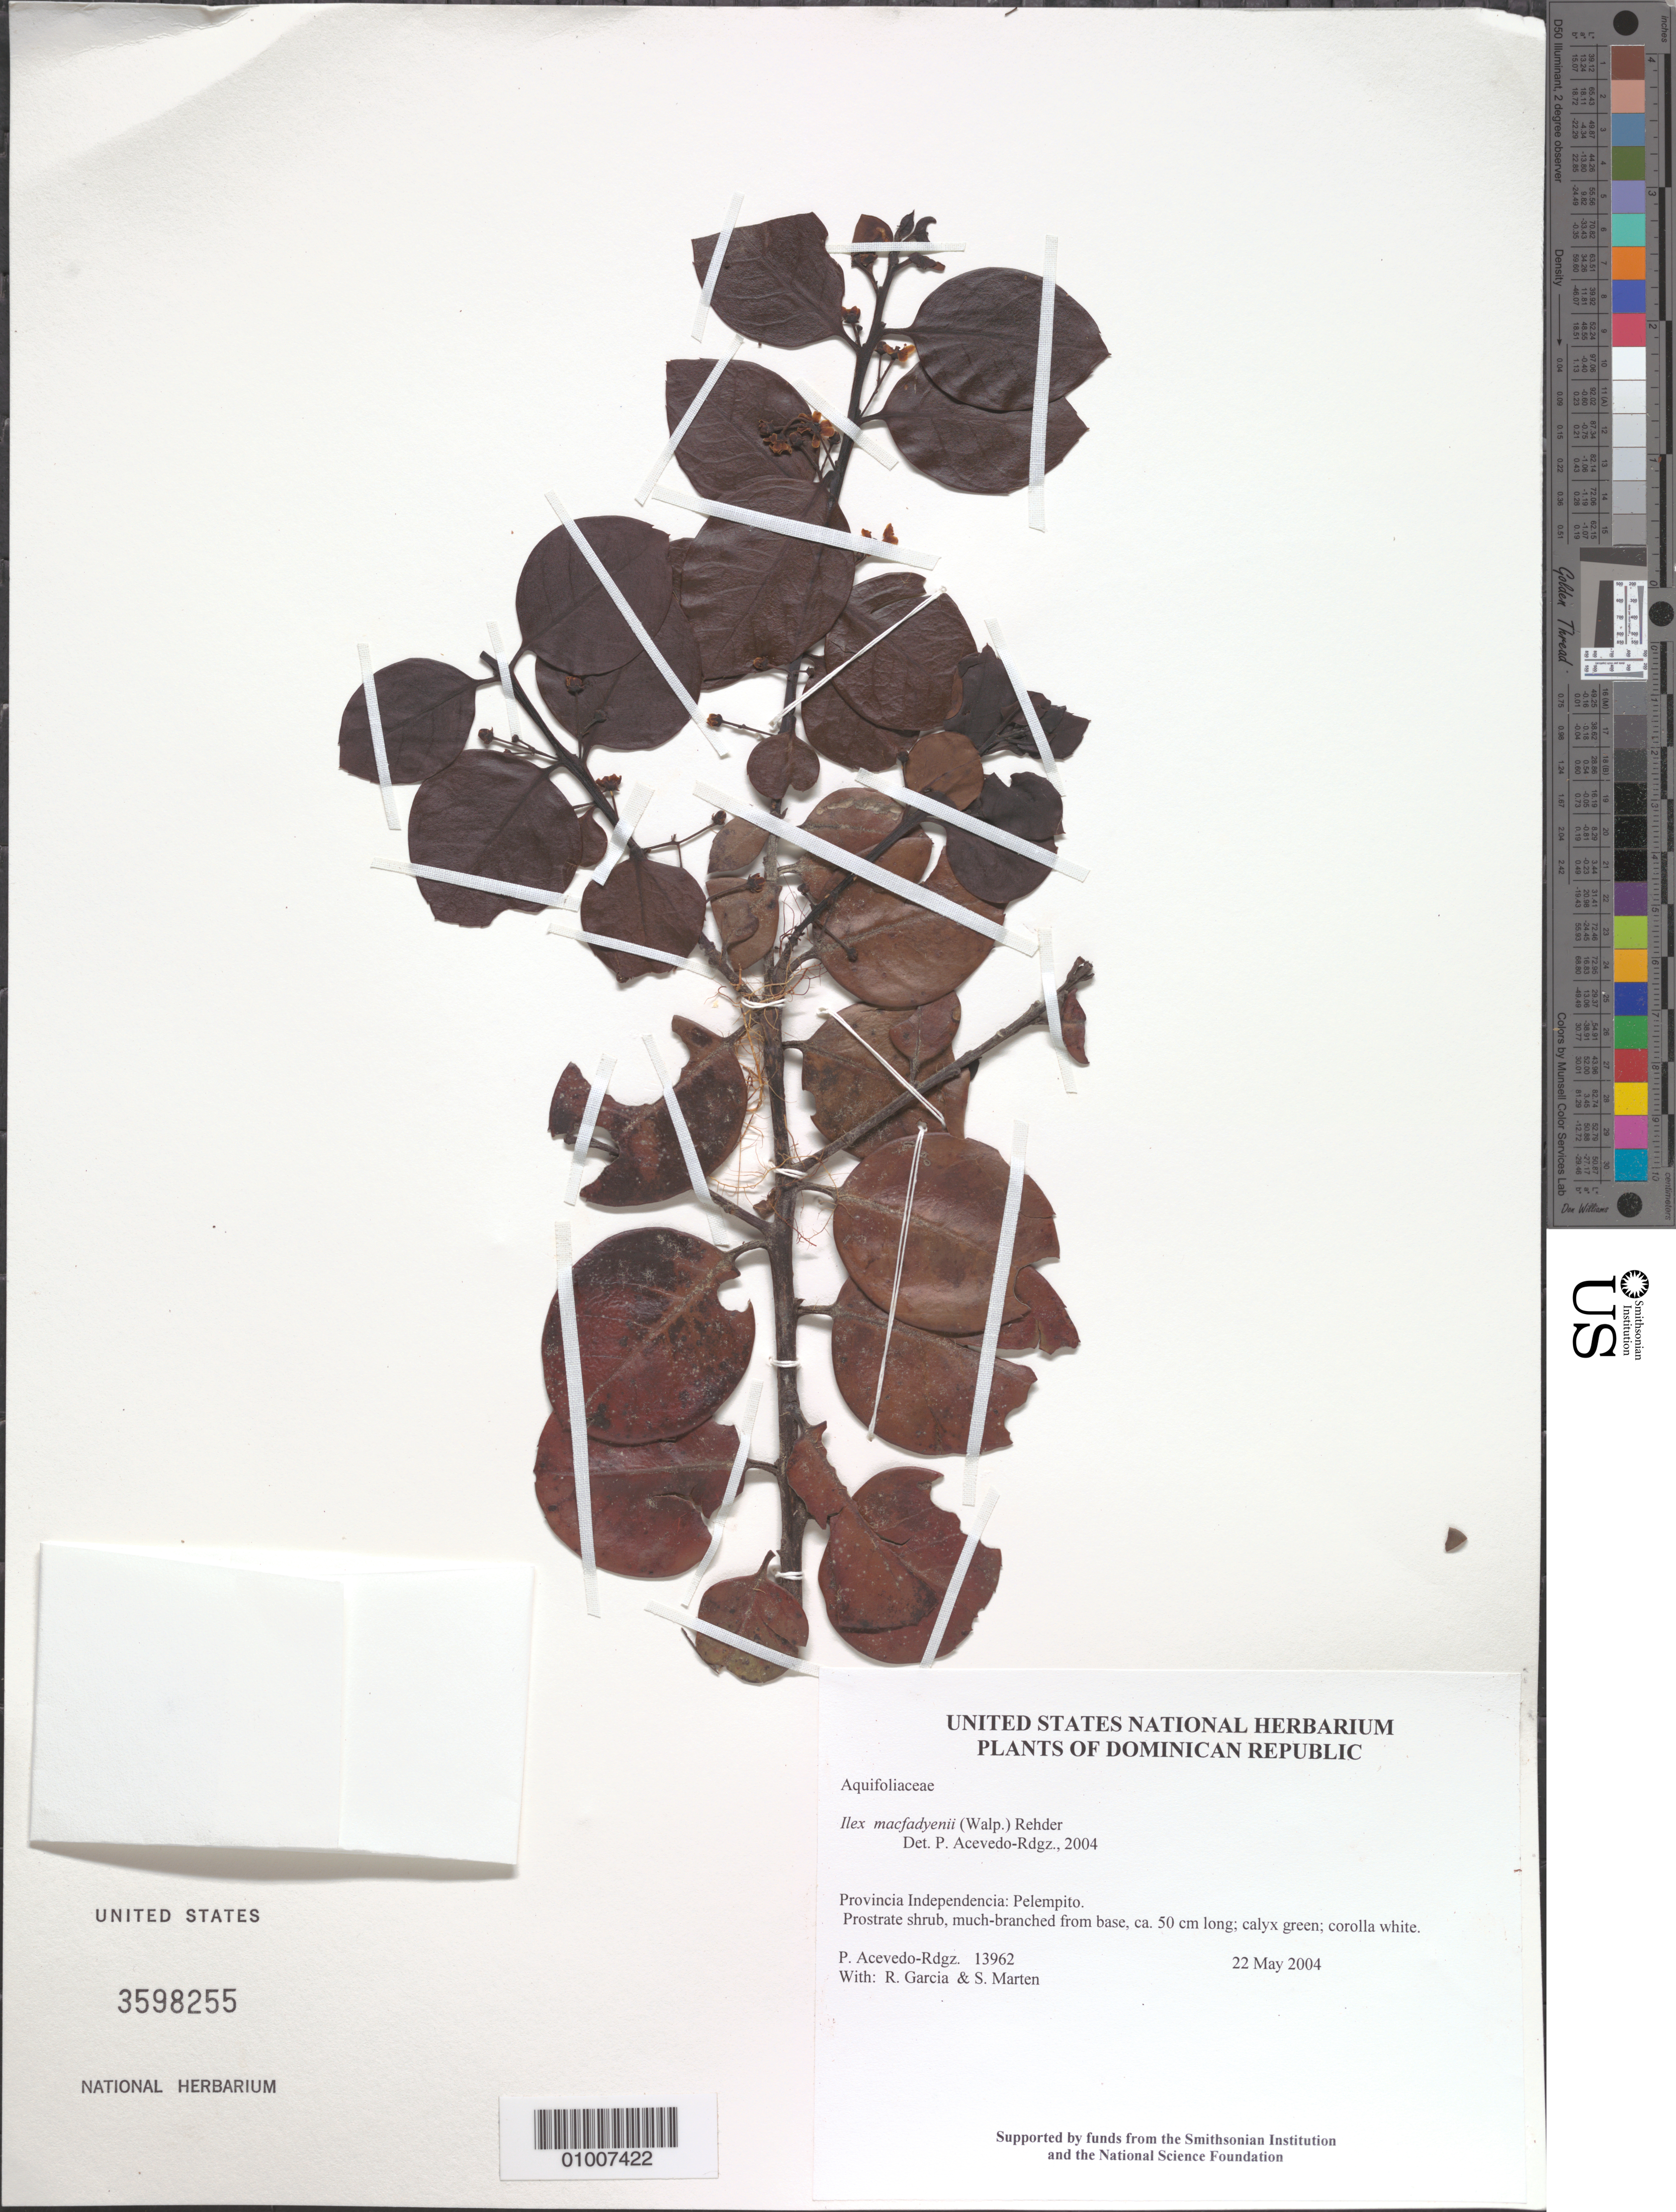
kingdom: Plantae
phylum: Tracheophyta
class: Magnoliopsida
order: Aquifoliales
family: Aquifoliaceae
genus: Ilex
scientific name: Ilex macfadyenii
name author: Rehder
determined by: Acevedo-Rodríguez, P., (BOT), Smithsonian Institution - National Museum of Natural History (UNITED STATES)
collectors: P. Acevedo-Rodr., R. G. García & S. Marten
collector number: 13962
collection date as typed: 22 May 2004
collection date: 2004-05-22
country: Dominican Republic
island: Hispaniola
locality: Provincia Independencia: Pelempito.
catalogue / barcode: US 3598255